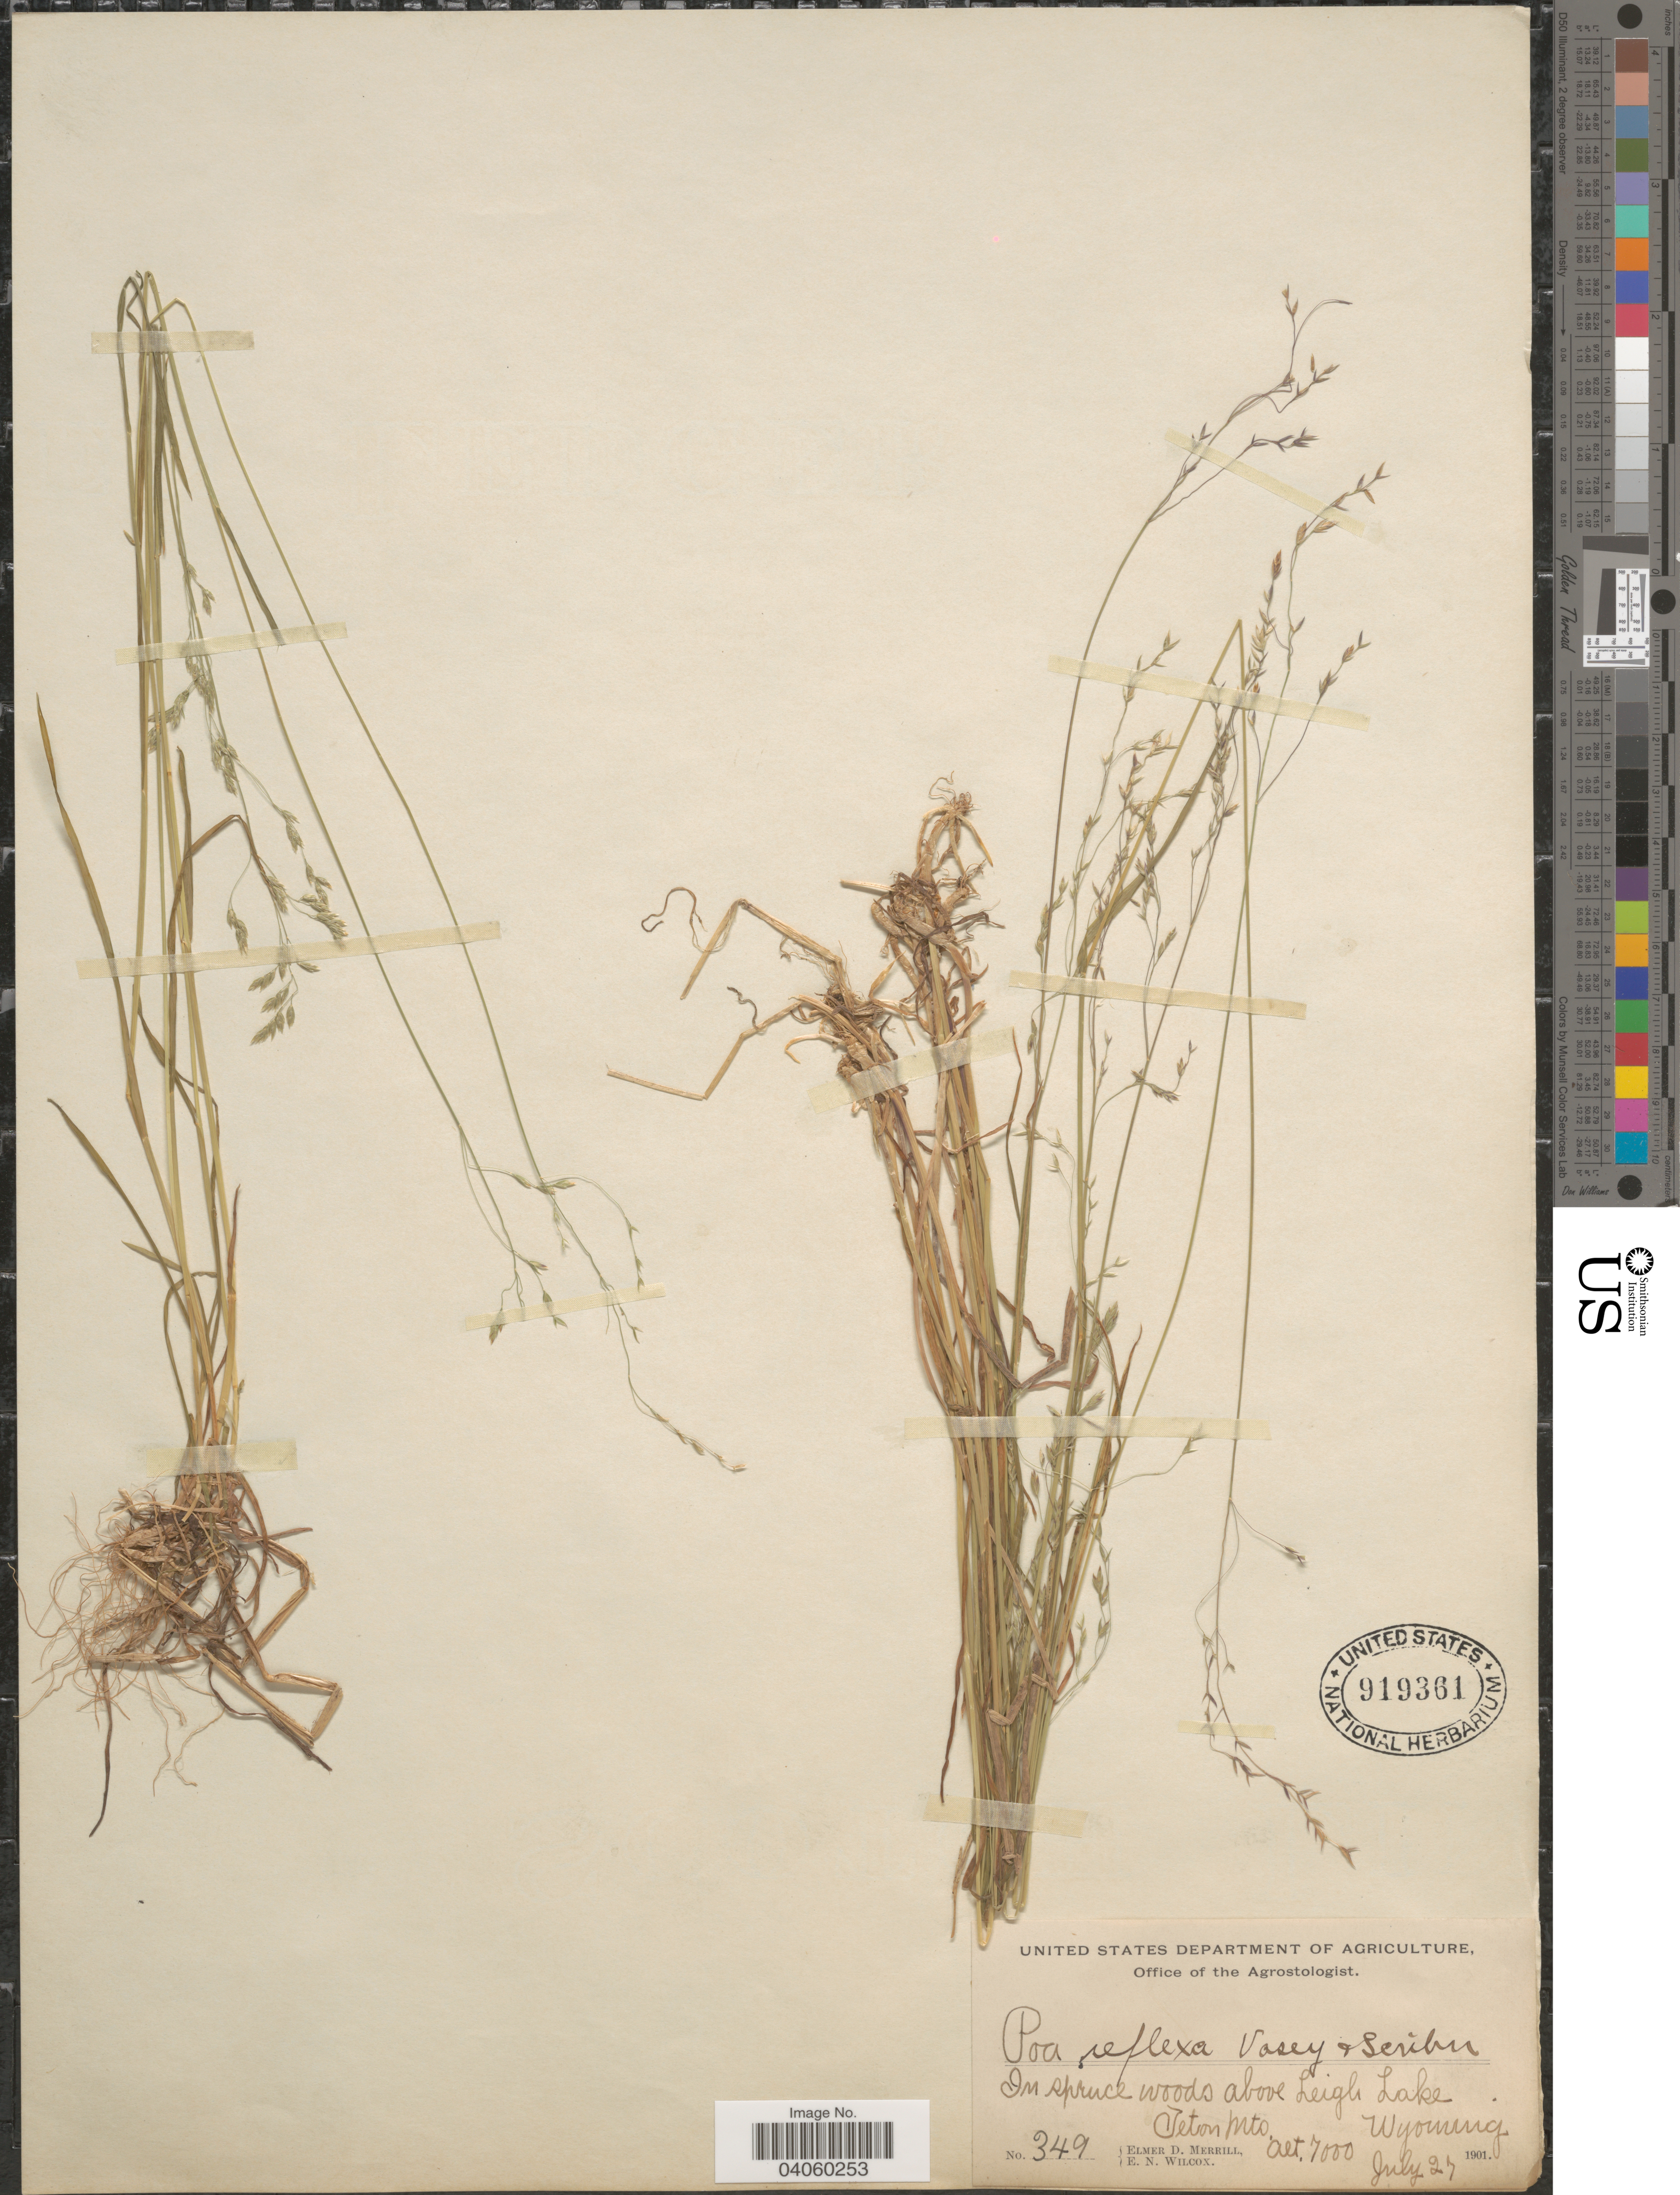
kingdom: Plantae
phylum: Tracheophyta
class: Liliopsida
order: Poales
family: Poaceae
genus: Poa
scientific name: Poa leptocoma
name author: Trin.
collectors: E. D. Merrill & E. Wilcox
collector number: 349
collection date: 1901-07-27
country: United States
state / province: Wyoming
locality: In spruce woods above Leigh Lake, Teton Mts.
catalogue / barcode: US 919361